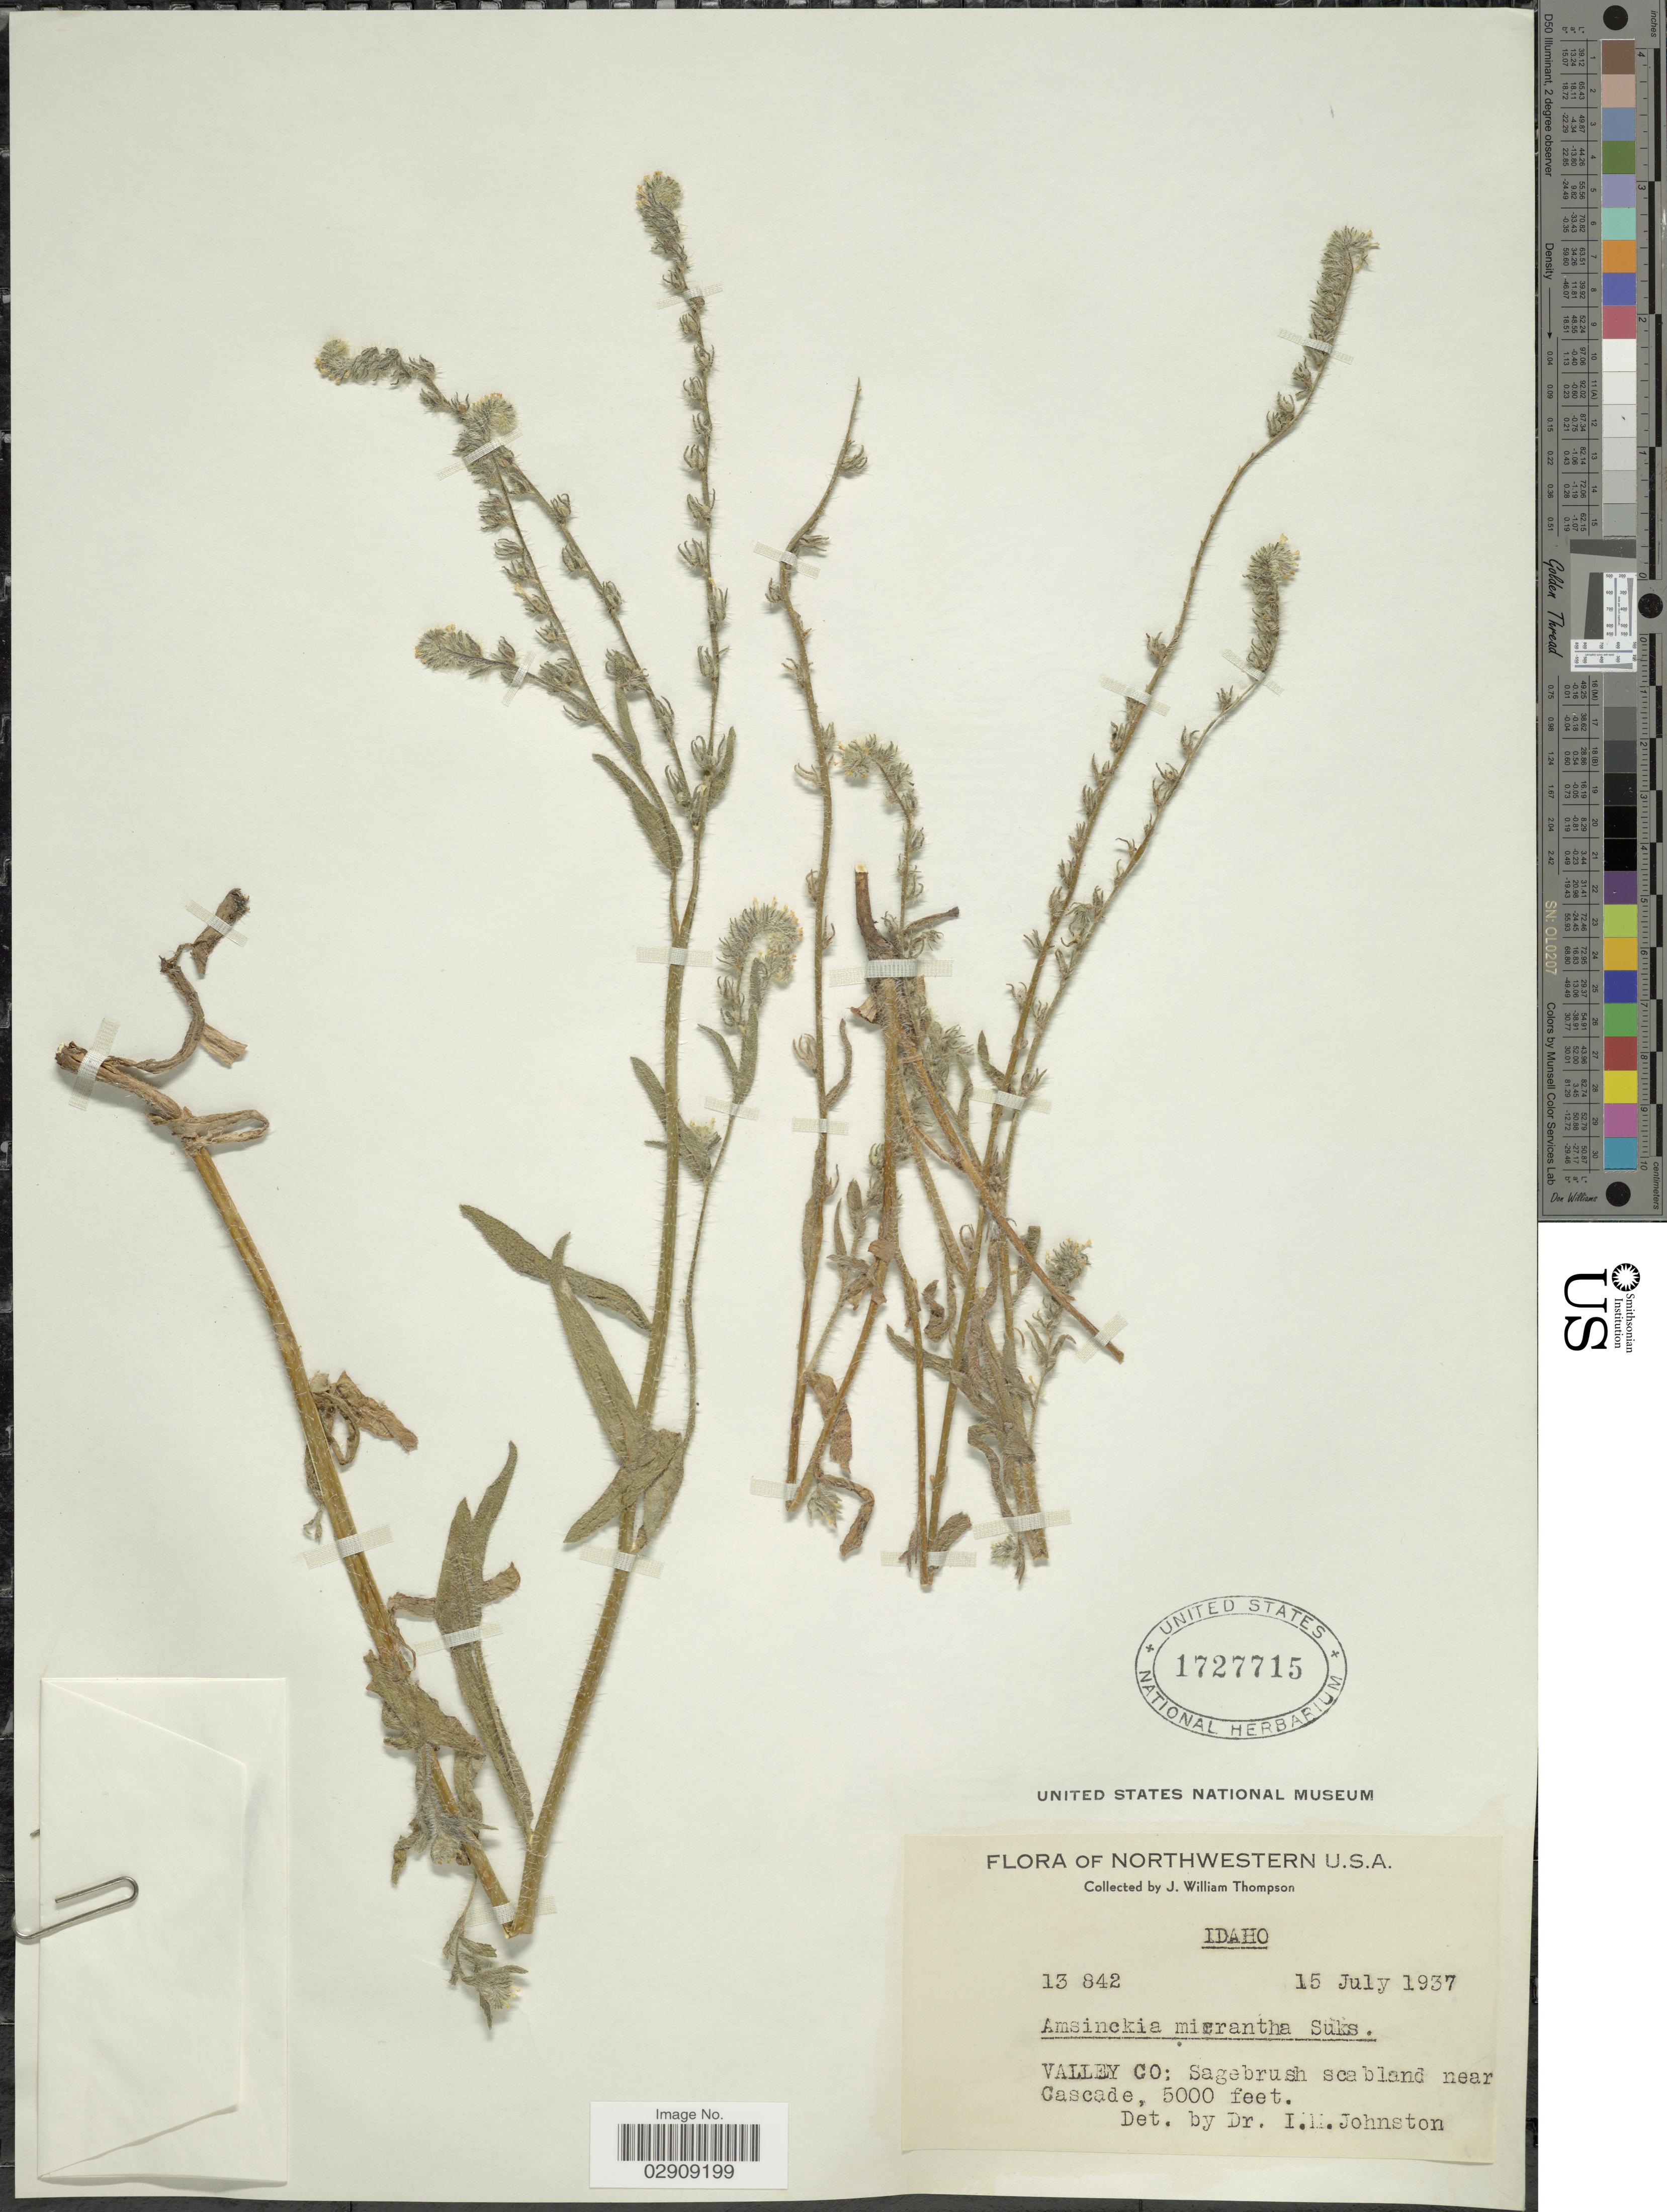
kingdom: Plantae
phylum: Tracheophyta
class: Magnoliopsida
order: Boraginales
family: Boraginaceae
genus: Amsinckia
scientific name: Amsinckia menziesii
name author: A. Nelson & J.F. Macbr.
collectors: J. W. Thompson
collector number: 13842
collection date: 1937-07-15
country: United States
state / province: Idaho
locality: Northwestern U.S.A. Valley Co; Sagebrush scabland near Cascade.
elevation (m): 1524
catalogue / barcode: US 1727715